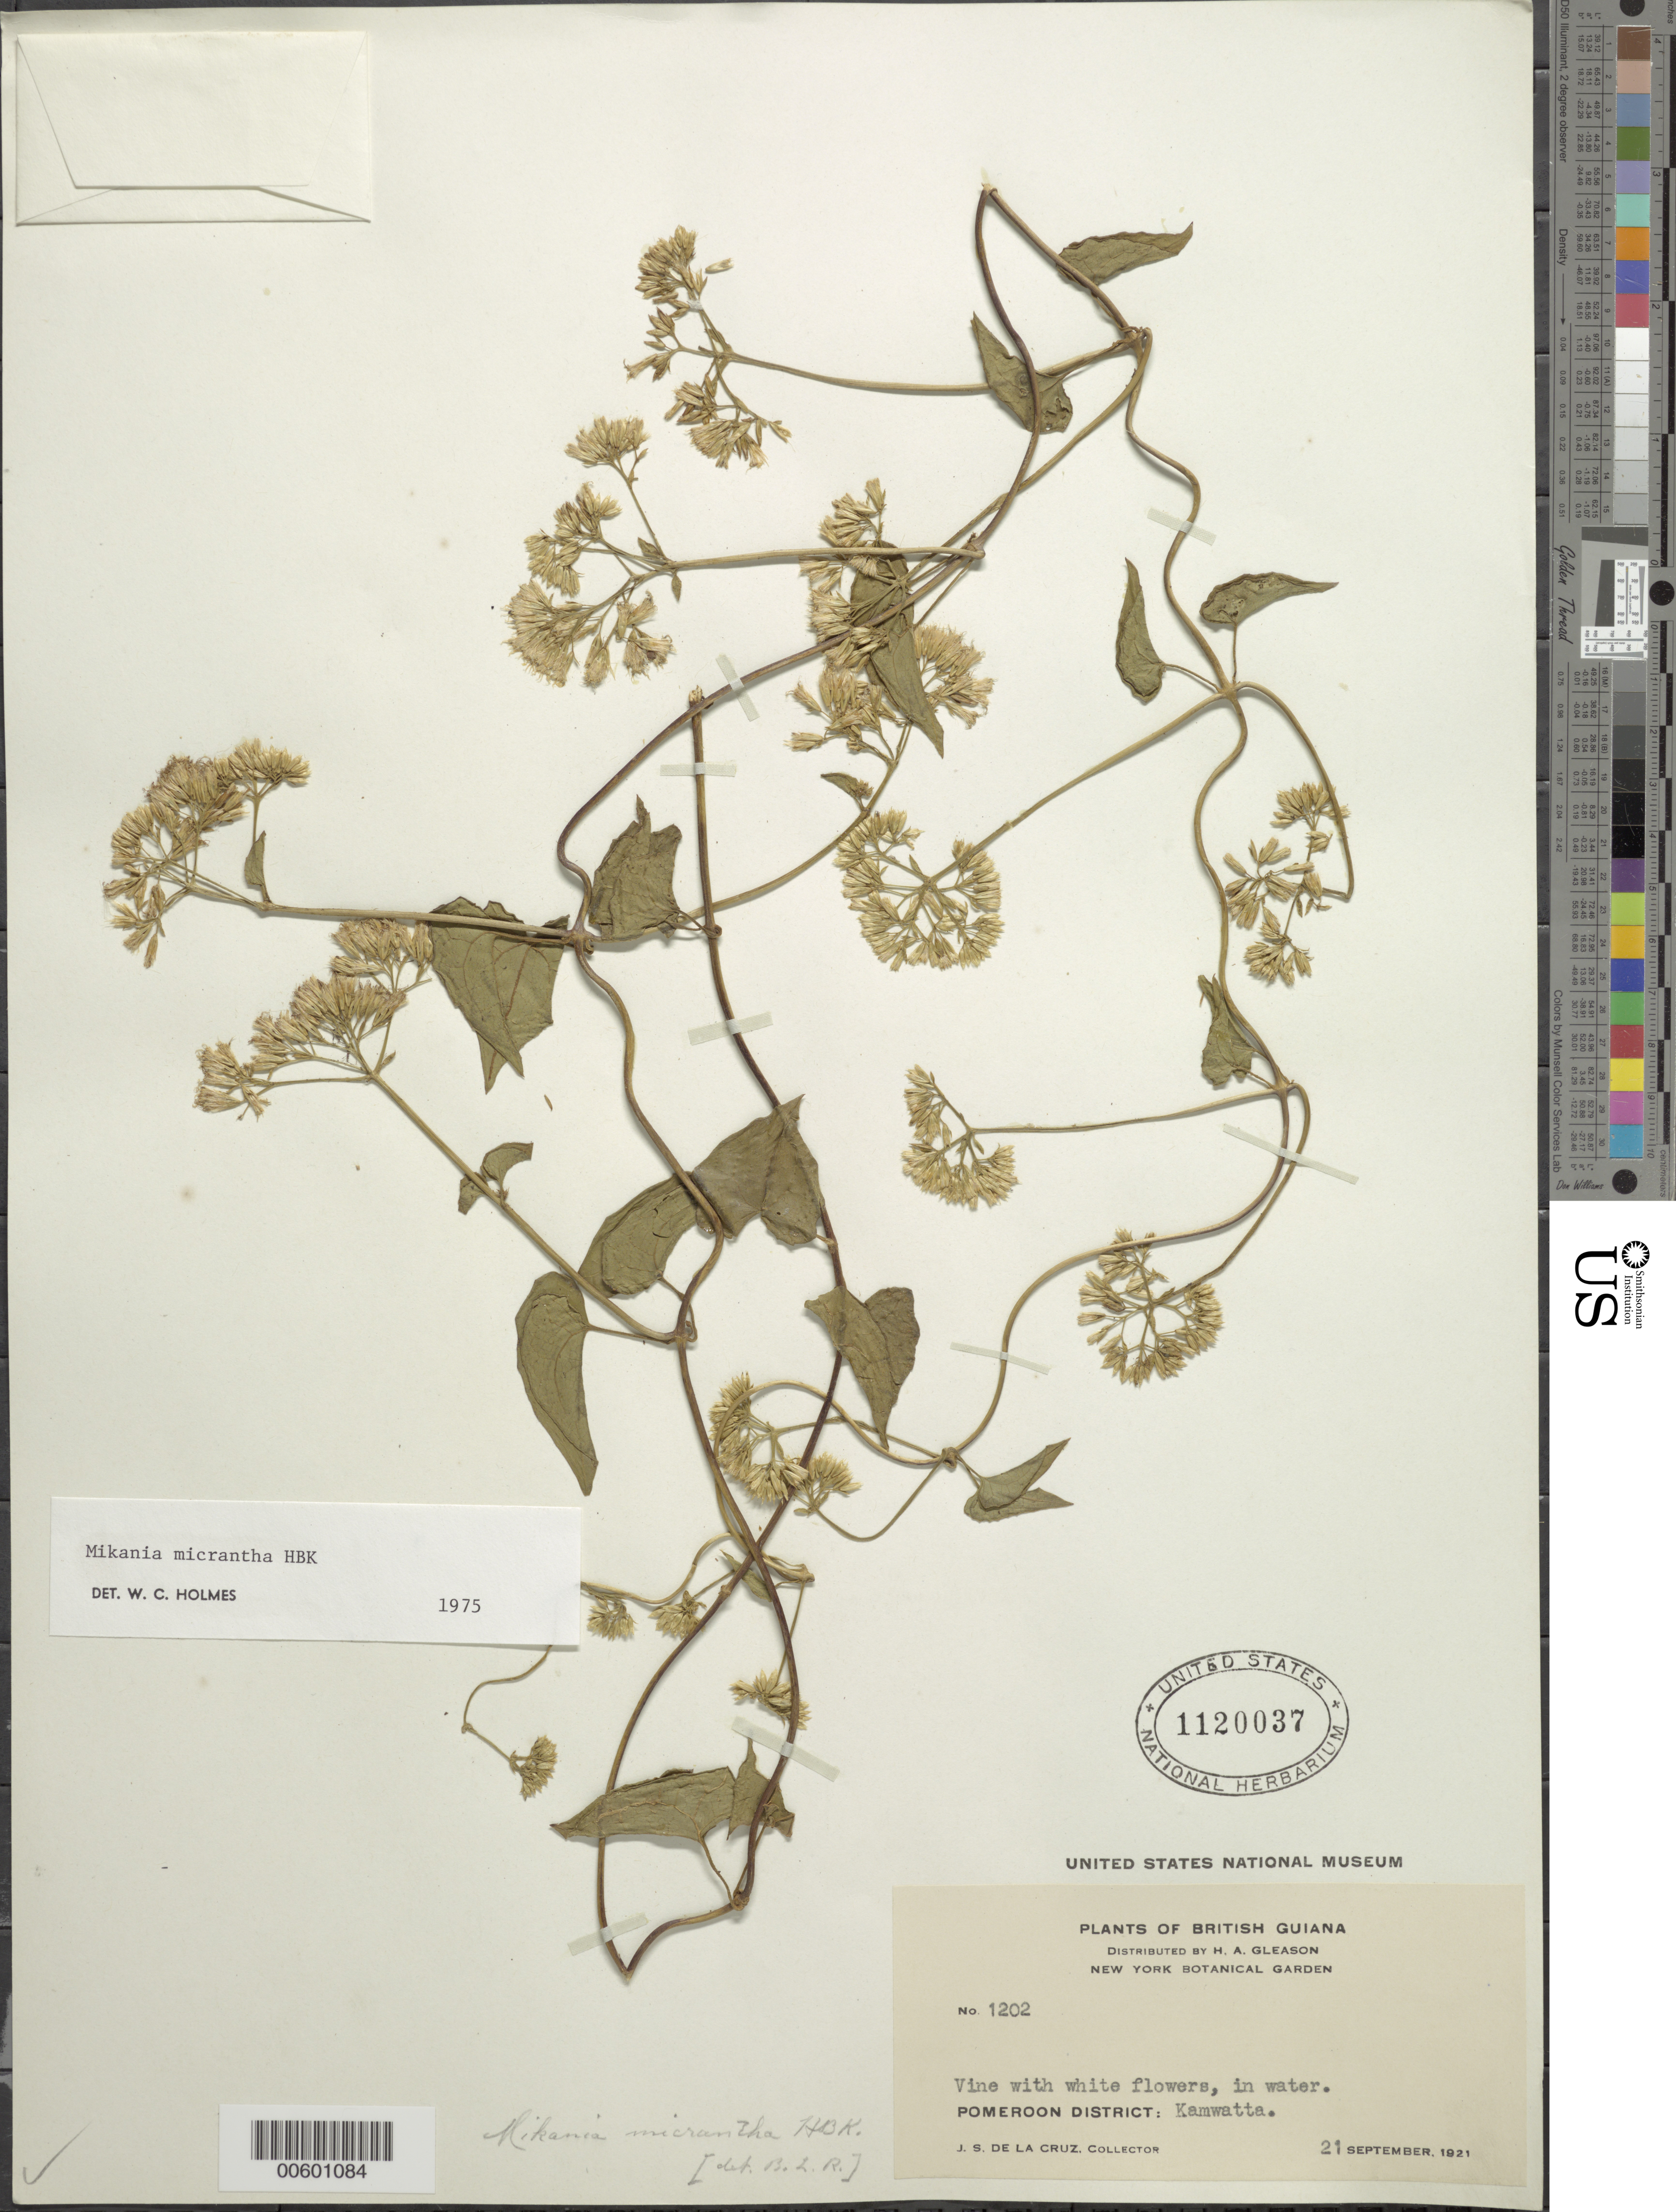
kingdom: Plantae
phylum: Tracheophyta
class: Magnoliopsida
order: Asterales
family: Asteraceae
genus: Mikania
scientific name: Mikania micrantha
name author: Kunth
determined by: Holmes, W. C.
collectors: J. S. de la Cruz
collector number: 1202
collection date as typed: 21-Sep-21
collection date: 1921-09-21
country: Guyana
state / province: Barima-Waini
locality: Kamwatta, Pomeroon Dist.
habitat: In water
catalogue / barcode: US 1120037